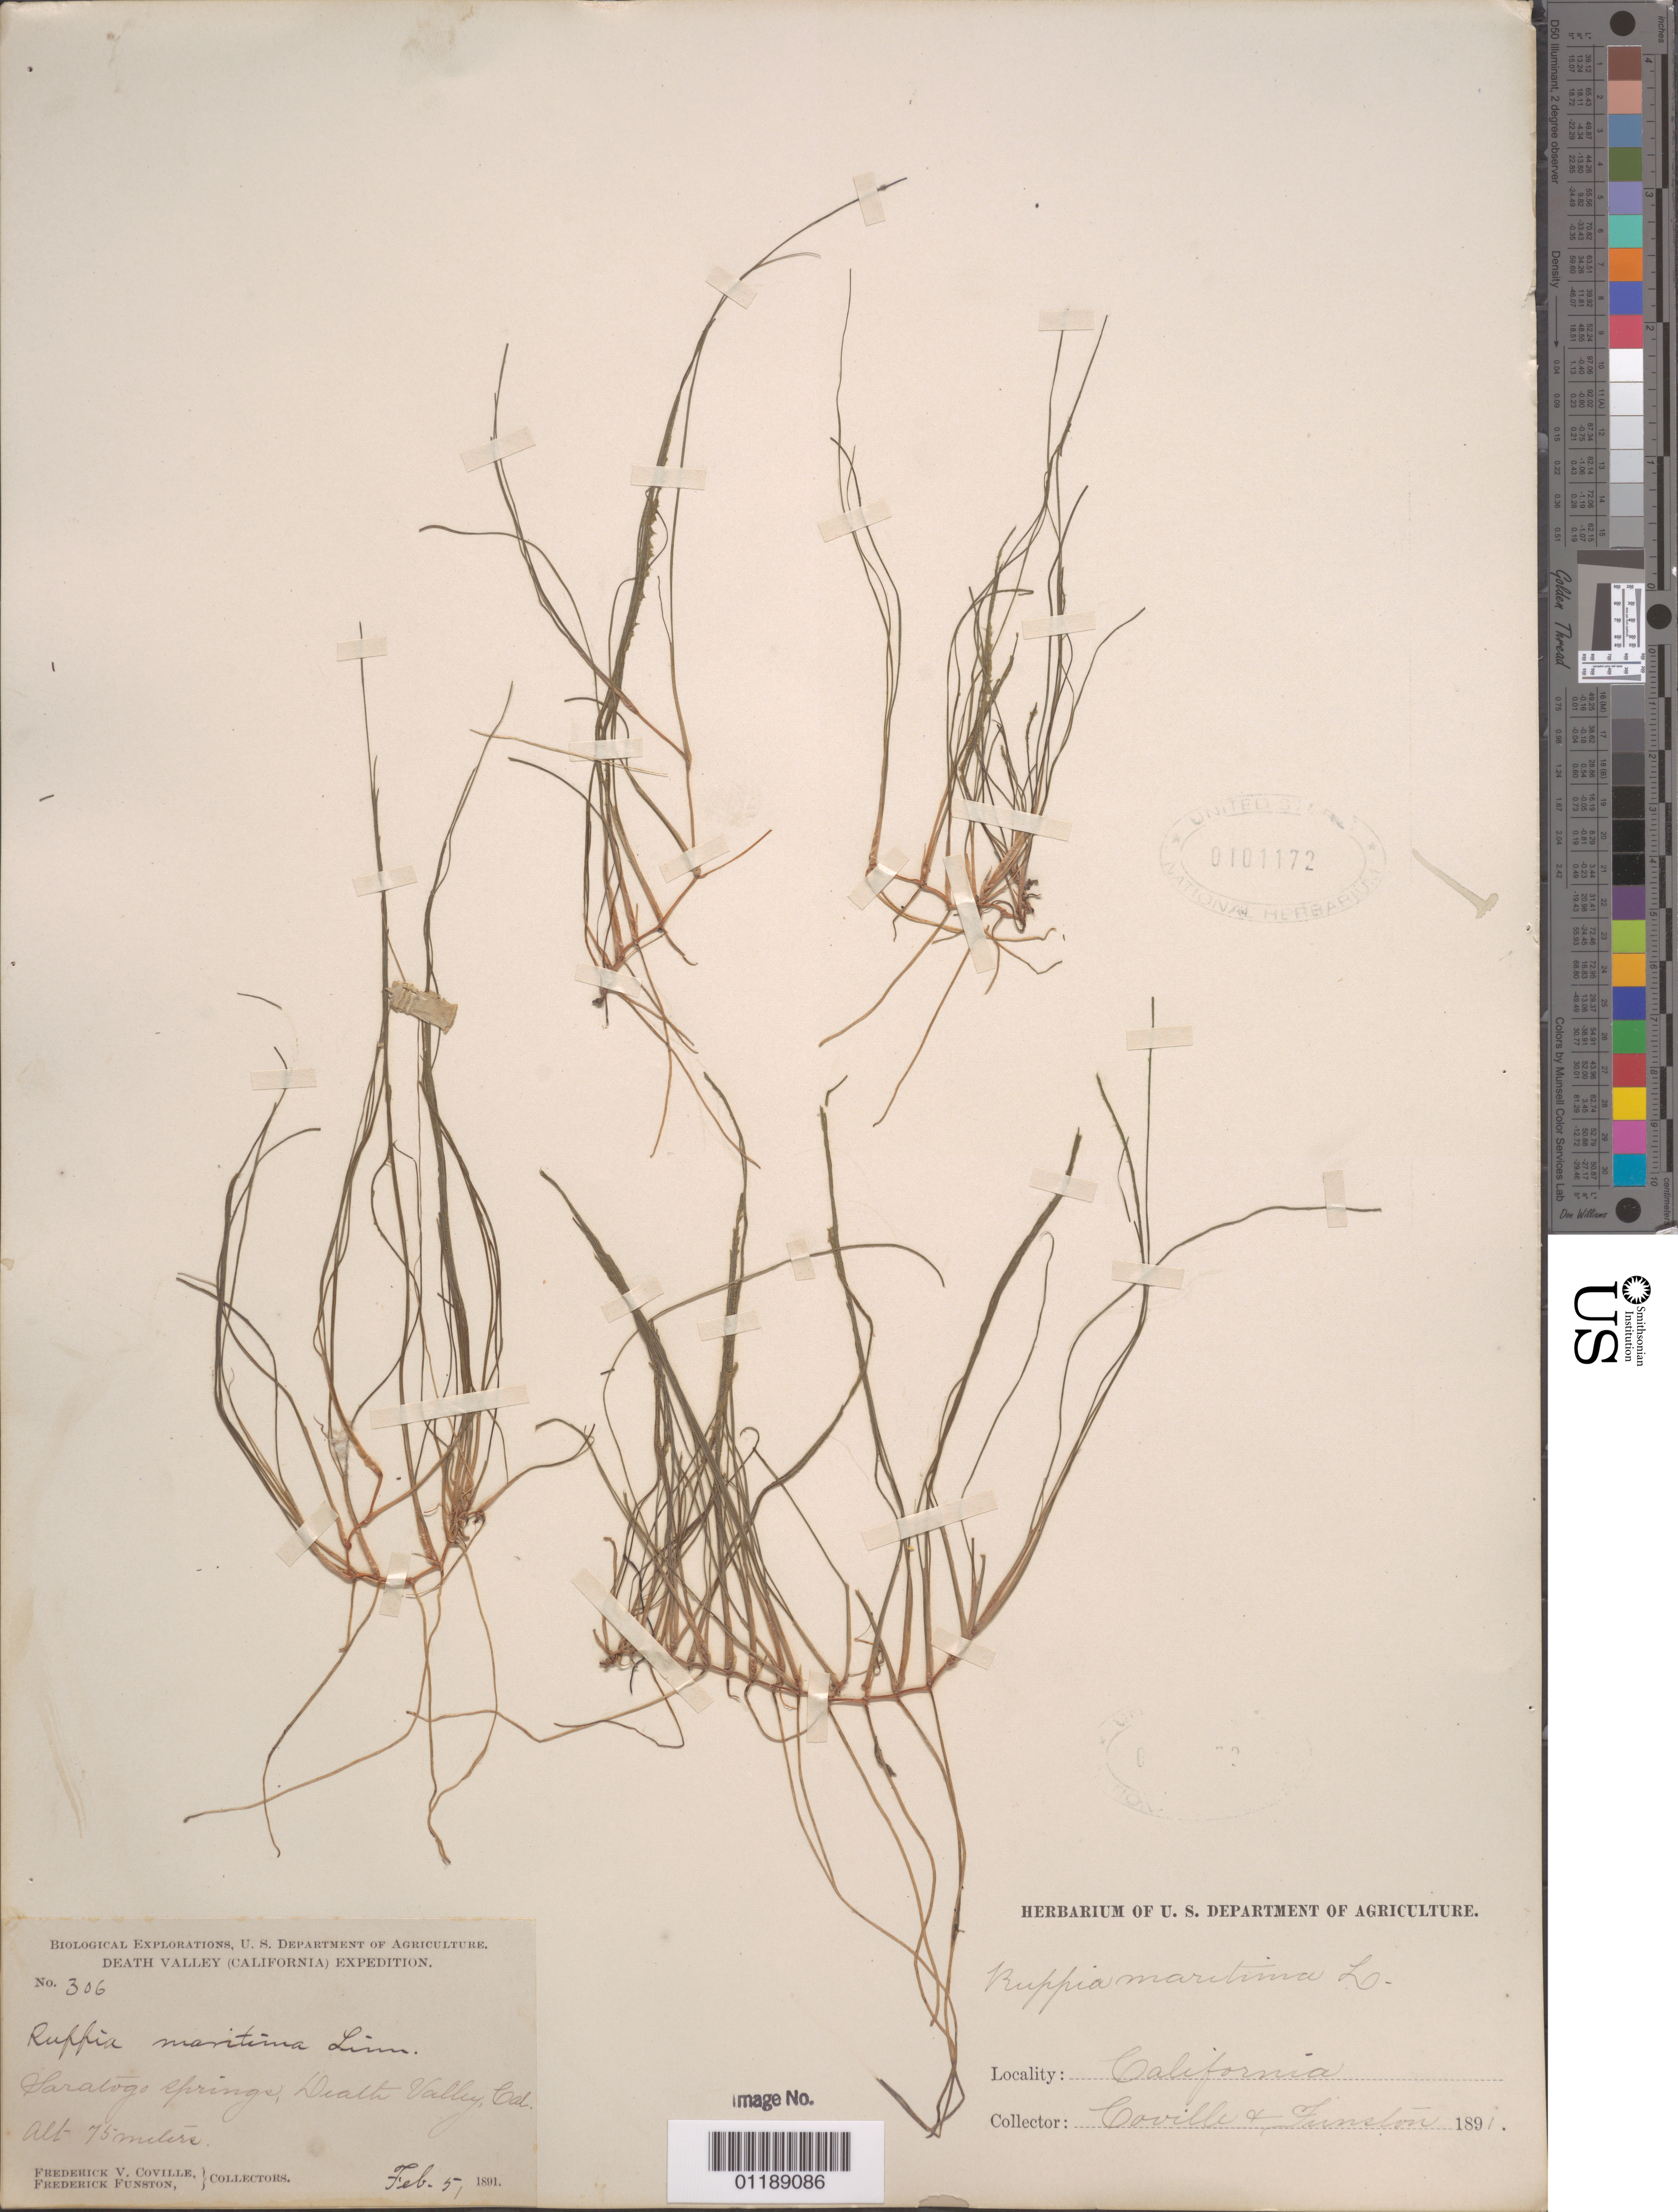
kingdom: Plantae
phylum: Tracheophyta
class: Liliopsida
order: Alismatales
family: Ruppiaceae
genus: Ruppia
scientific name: Ruppia maritima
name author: L.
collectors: F. V. Coville & F. Funston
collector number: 306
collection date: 1891-02-05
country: United States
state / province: California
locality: Saratoga Springs, Death Valley.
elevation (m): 75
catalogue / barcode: US 101172